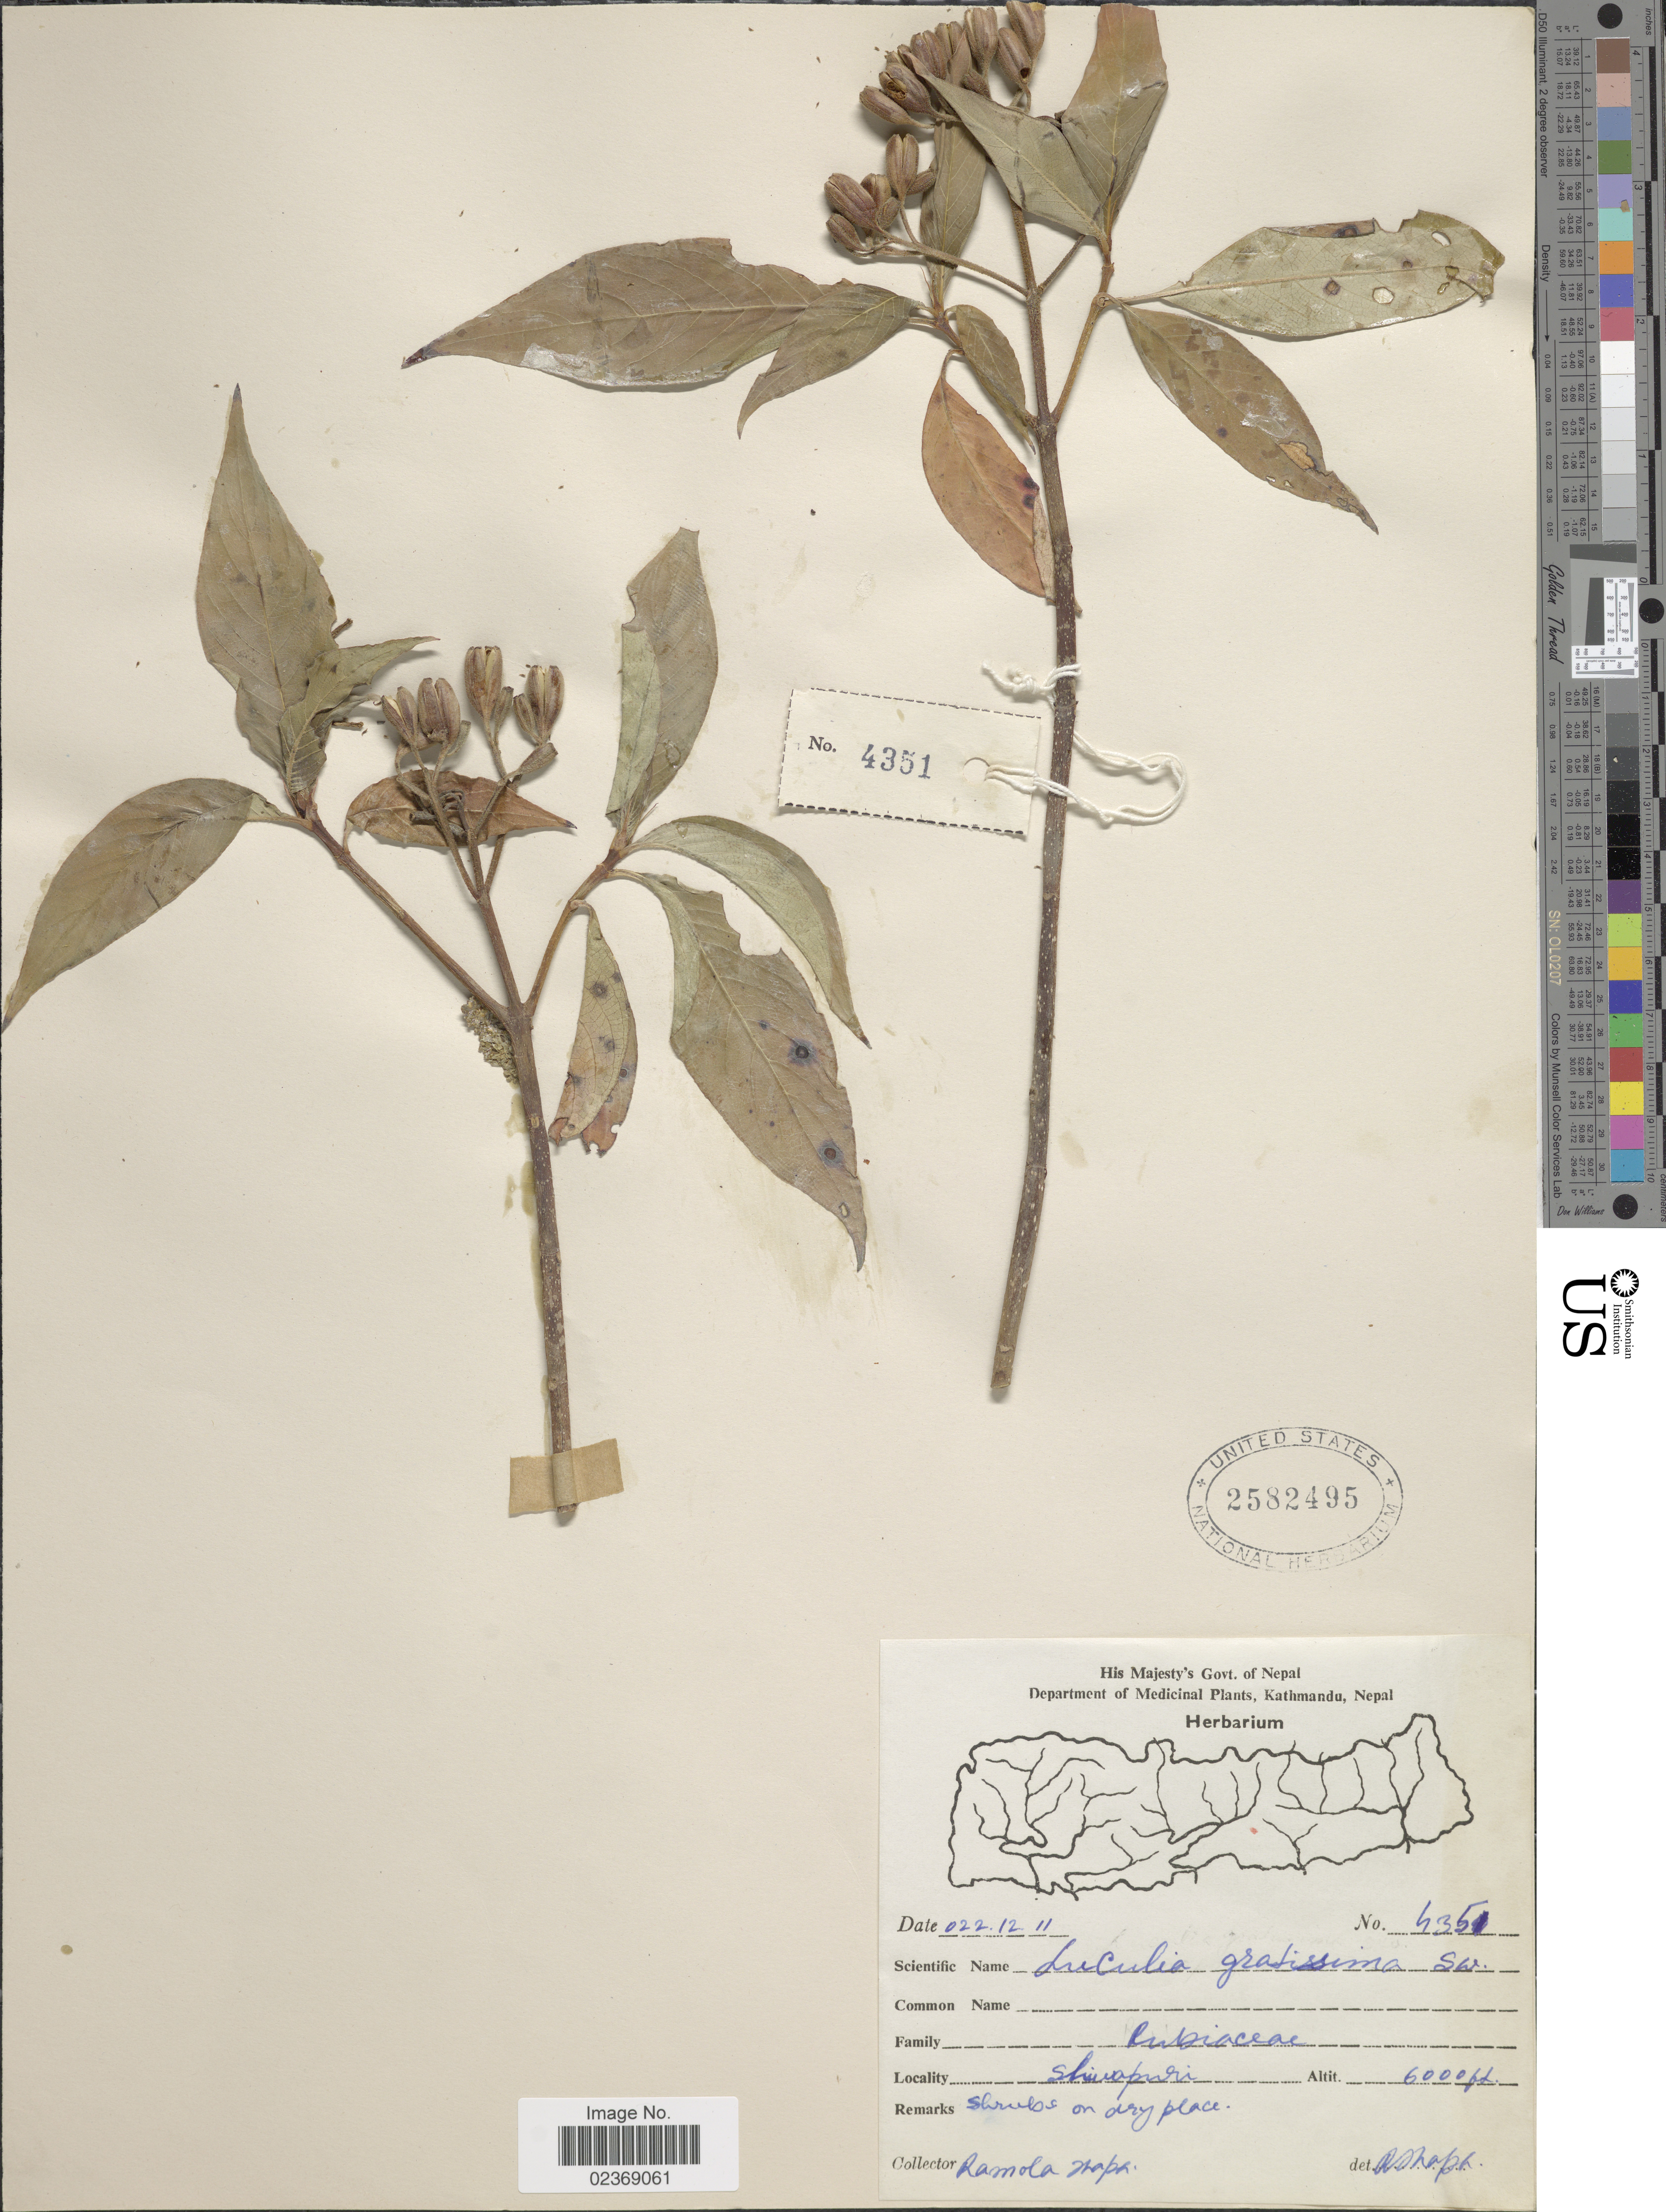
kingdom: Plantae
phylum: Tracheophyta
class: Magnoliopsida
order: Gentianales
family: Rubiaceae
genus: Luculia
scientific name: Luculia gratissima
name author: (Wall.) Sweet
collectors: R. Thapa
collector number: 4351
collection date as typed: Transcribed d/m/y: 22/12/11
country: Nepal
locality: Shivapuri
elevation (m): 1829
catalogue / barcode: US 2582495